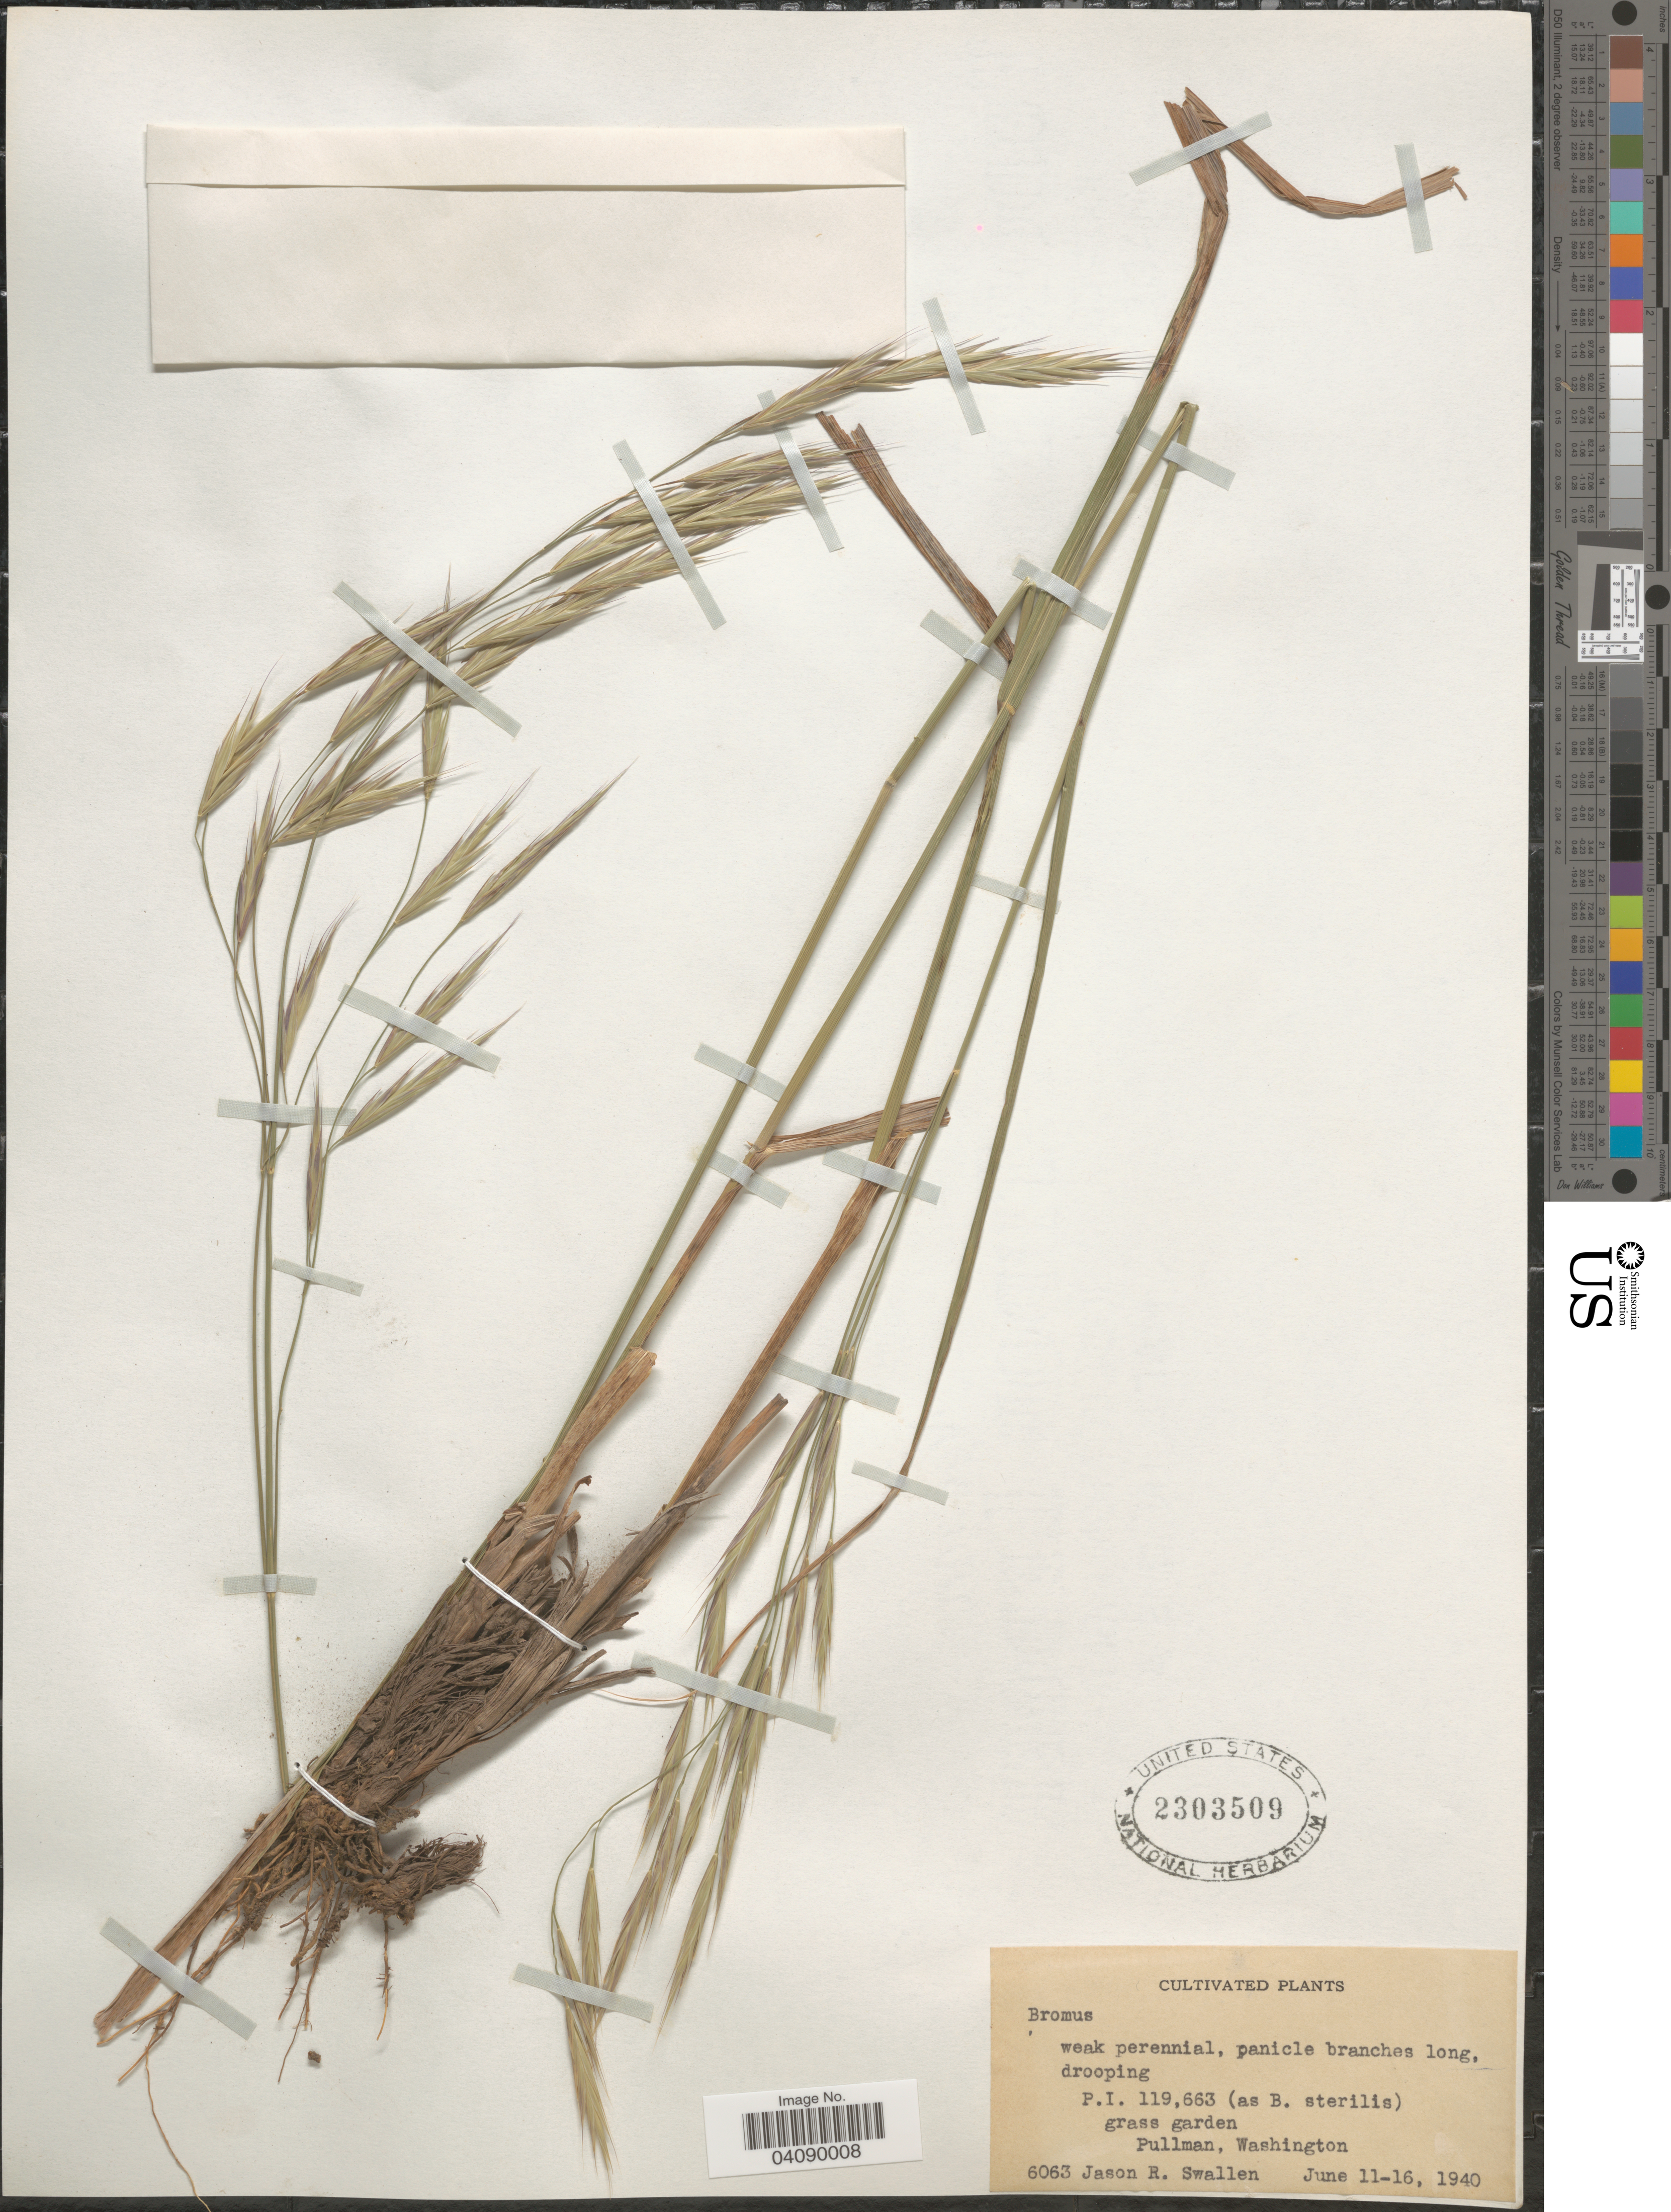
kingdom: Plantae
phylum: Tracheophyta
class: Liliopsida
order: Poales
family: Poaceae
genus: Bromus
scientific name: Bromus sp.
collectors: J. R. Swallen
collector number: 6063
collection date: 1940-06-11/1940-06-16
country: United States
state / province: Washington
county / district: Whitman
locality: Grass garden. Pullman.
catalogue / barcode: US 2303509